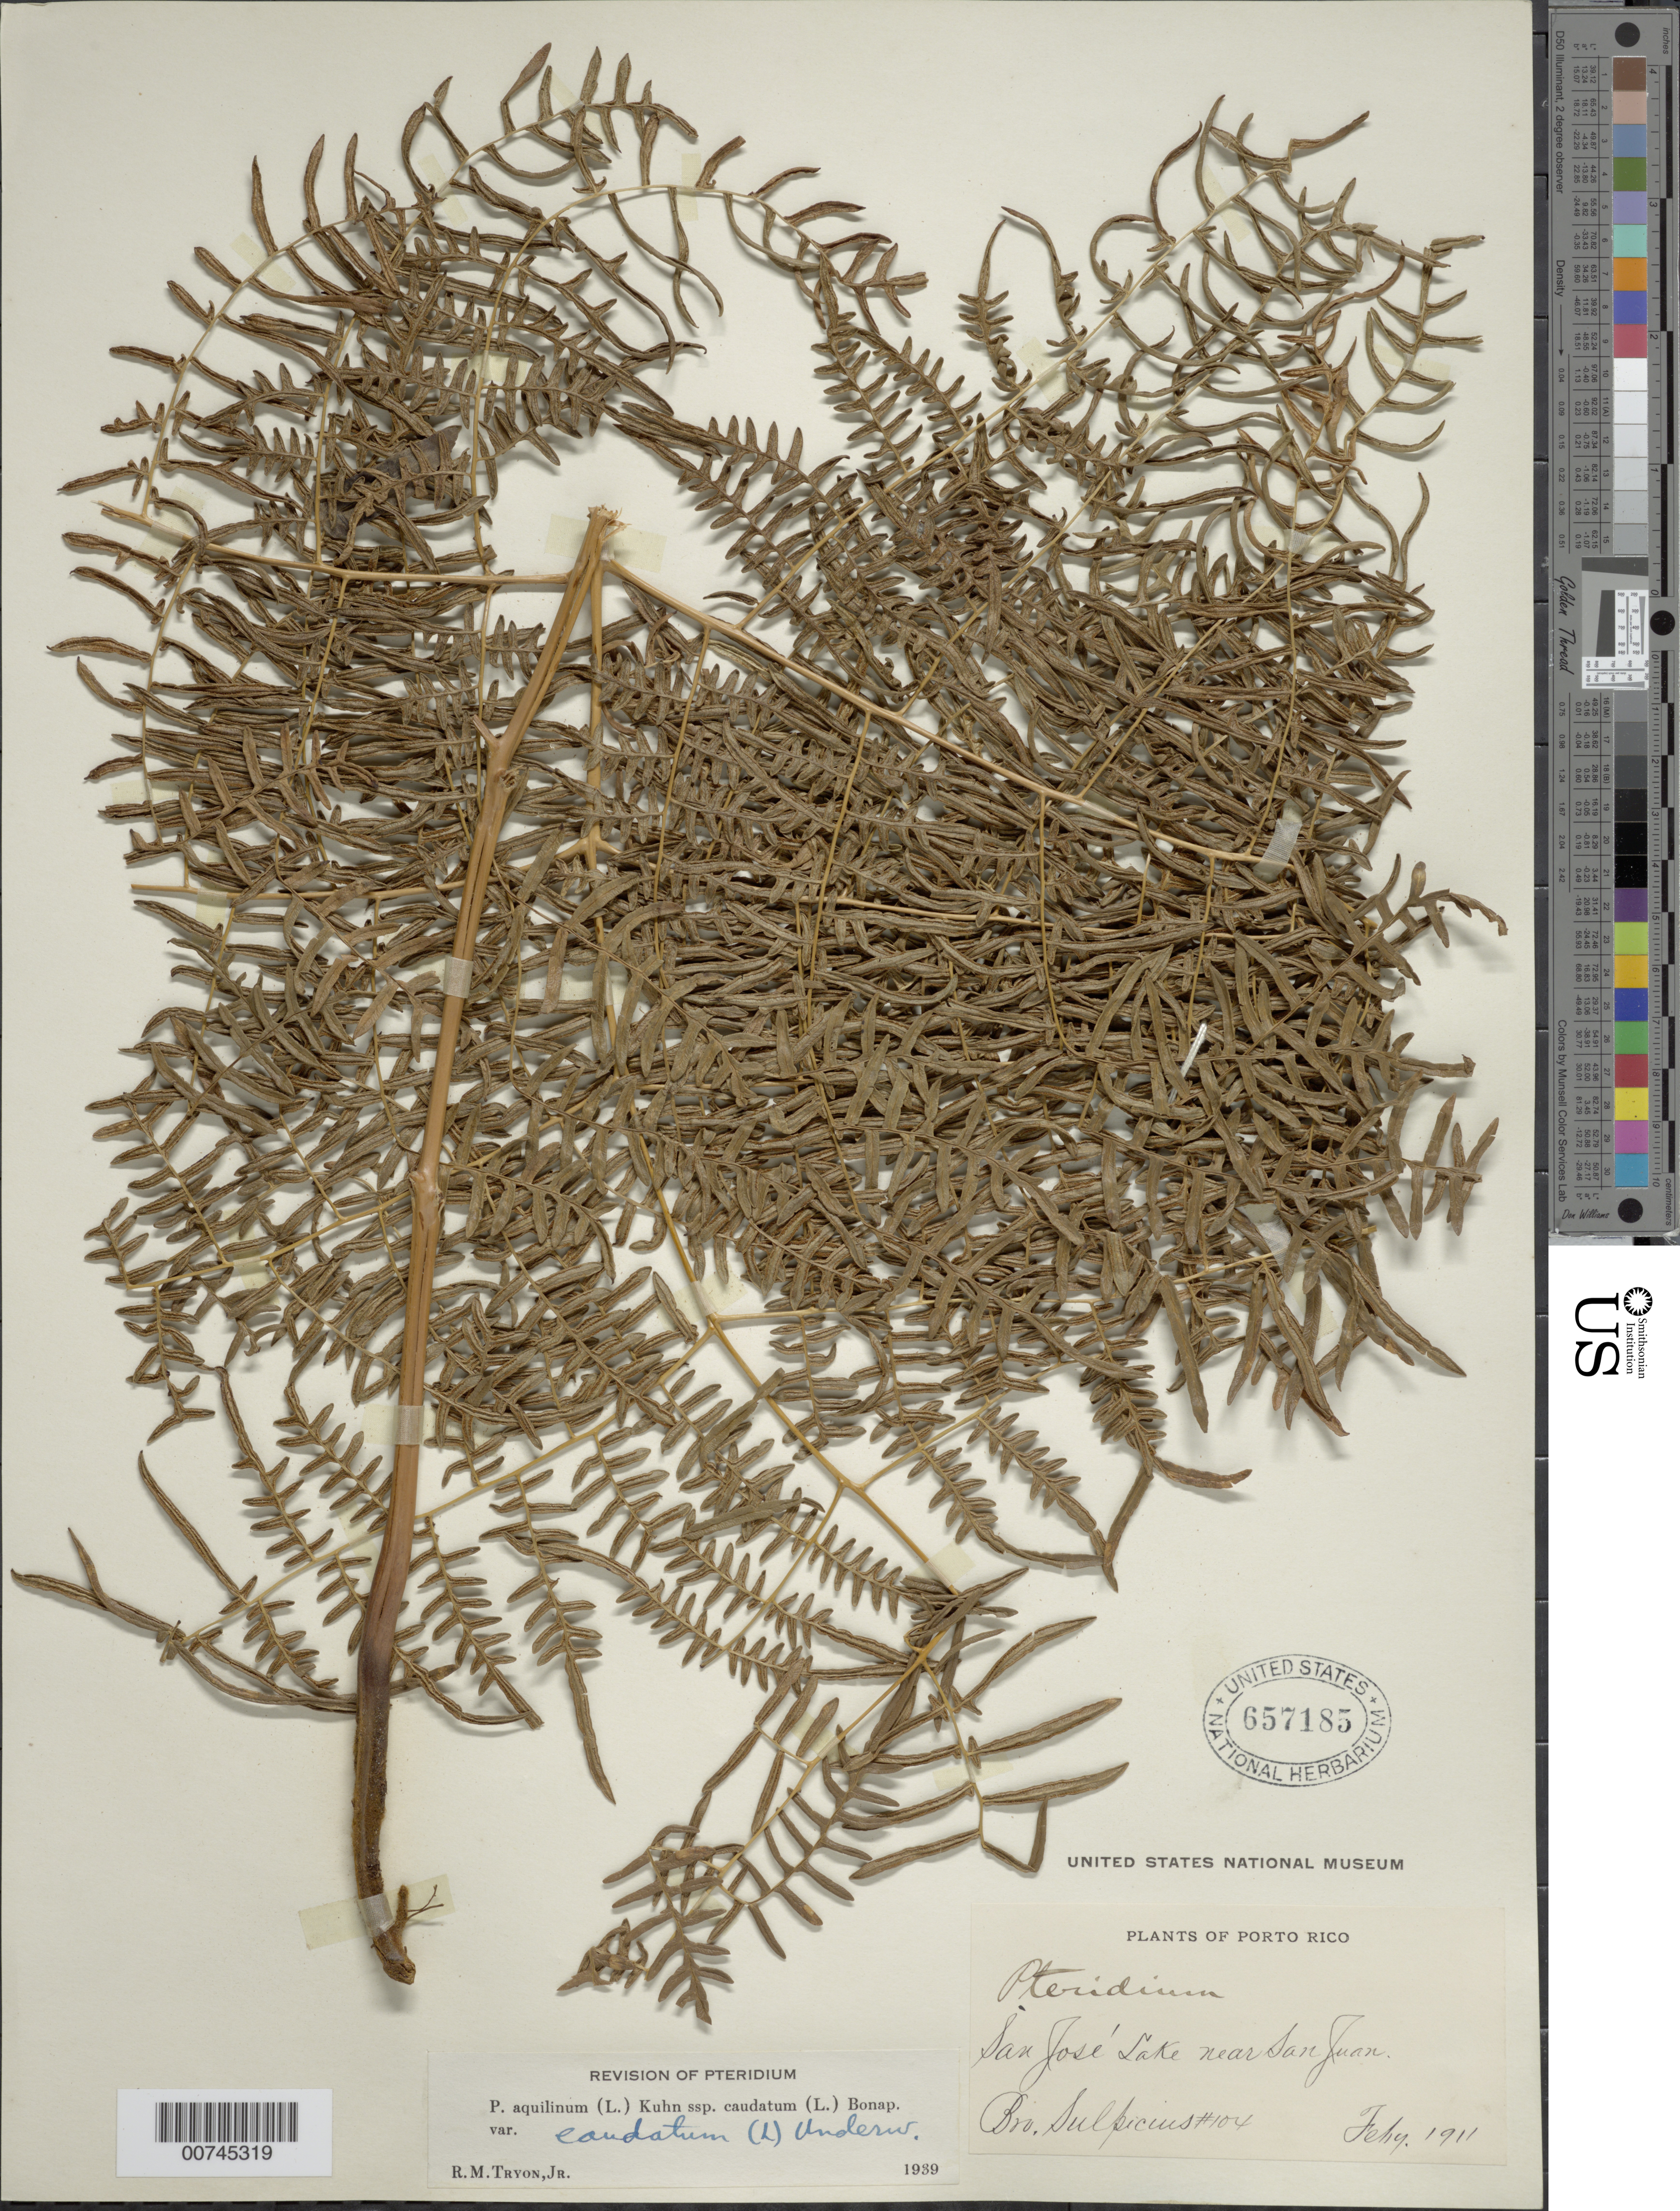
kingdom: Plantae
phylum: Tracheophyta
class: Polypodiopsida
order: Polypodiales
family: Dennstaedtiaceae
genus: Pteridium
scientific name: Pteridium caudatum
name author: (L.) Maxon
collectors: -. Sulpicuis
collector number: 104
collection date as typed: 19 Feb 1911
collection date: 1911-02-19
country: Puerto Rico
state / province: San Juan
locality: San José Lake near San Juan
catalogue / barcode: US 657185